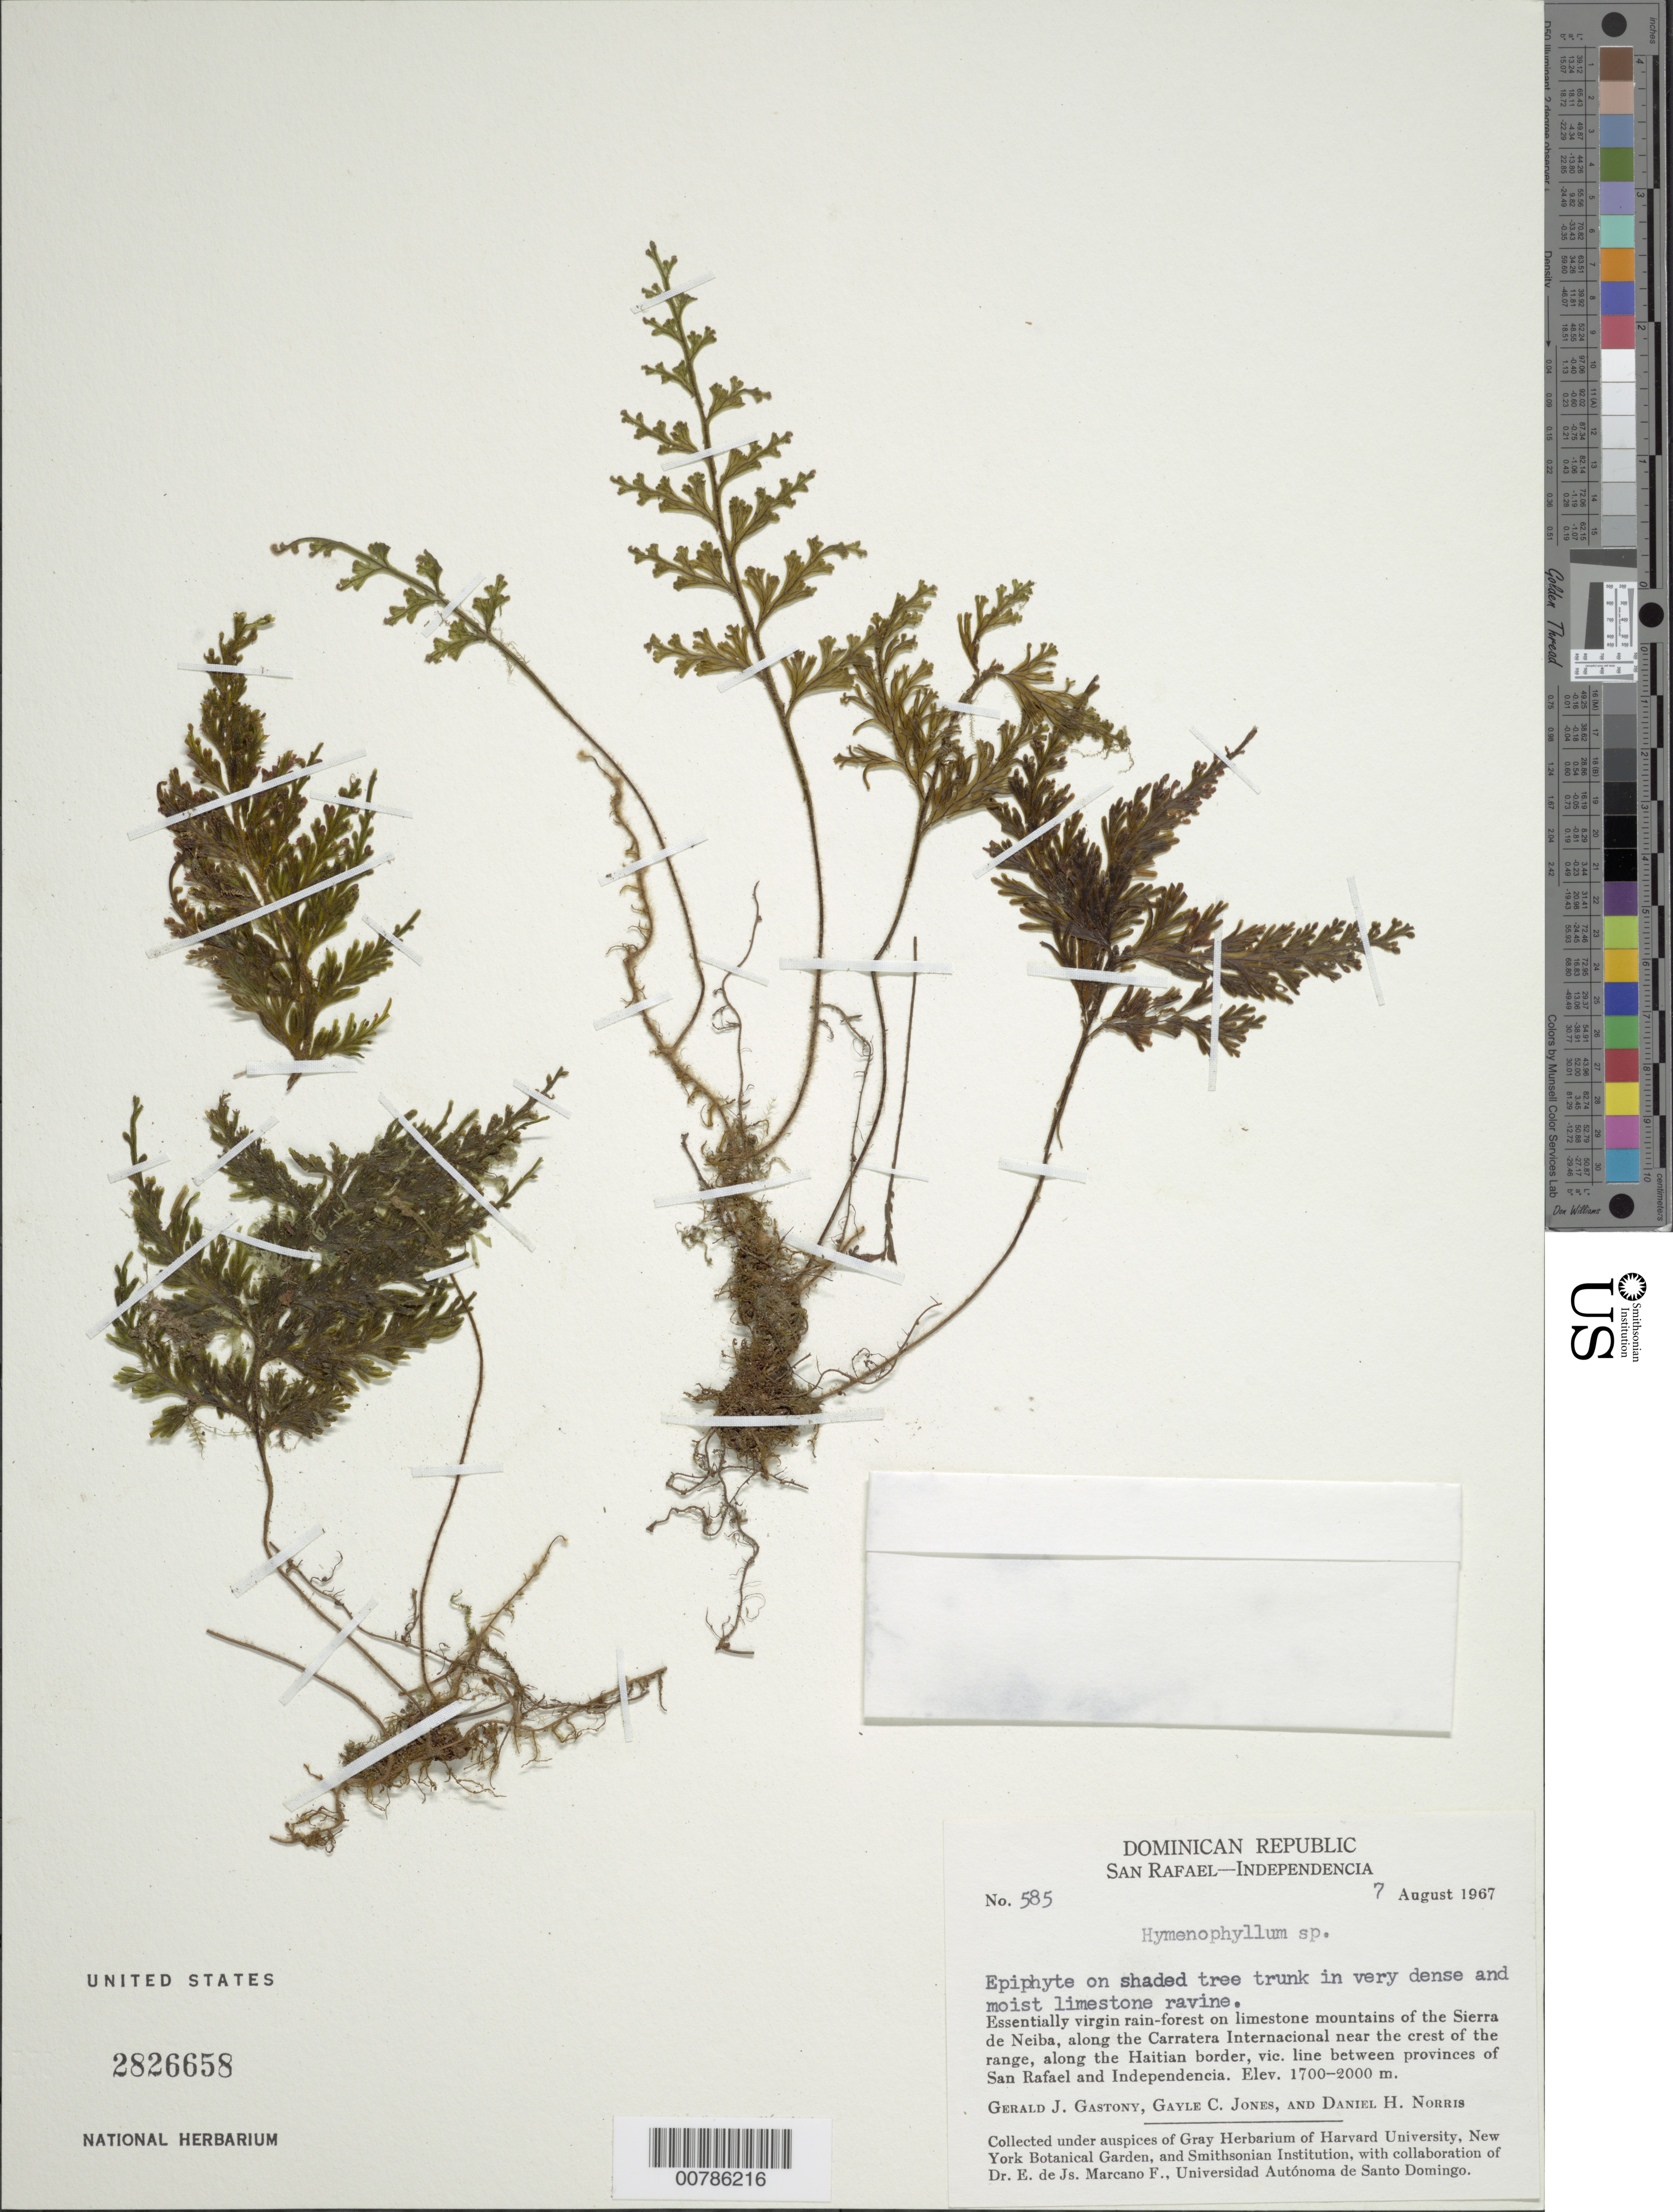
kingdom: Plantae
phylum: Tracheophyta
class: Polypodiopsida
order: Hymenophyllales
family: Hymenophyllaceae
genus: Hymenophyllum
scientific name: Hymenophyllum sp.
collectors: G. Gastony, G. C. Jones & D. H. Norris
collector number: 585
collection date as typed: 07 Aug 1967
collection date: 1967-08-07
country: Dominican Republic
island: Hispaniola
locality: San Rafael-Independencia; Sierra de Neiba, along Carratera Inteernacional, along Haitian border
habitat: Essentially virgin rain forest on limestone mountains;on shaded tree trunk in very dense and moist limestone ravine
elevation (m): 1700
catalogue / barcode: US 2826658